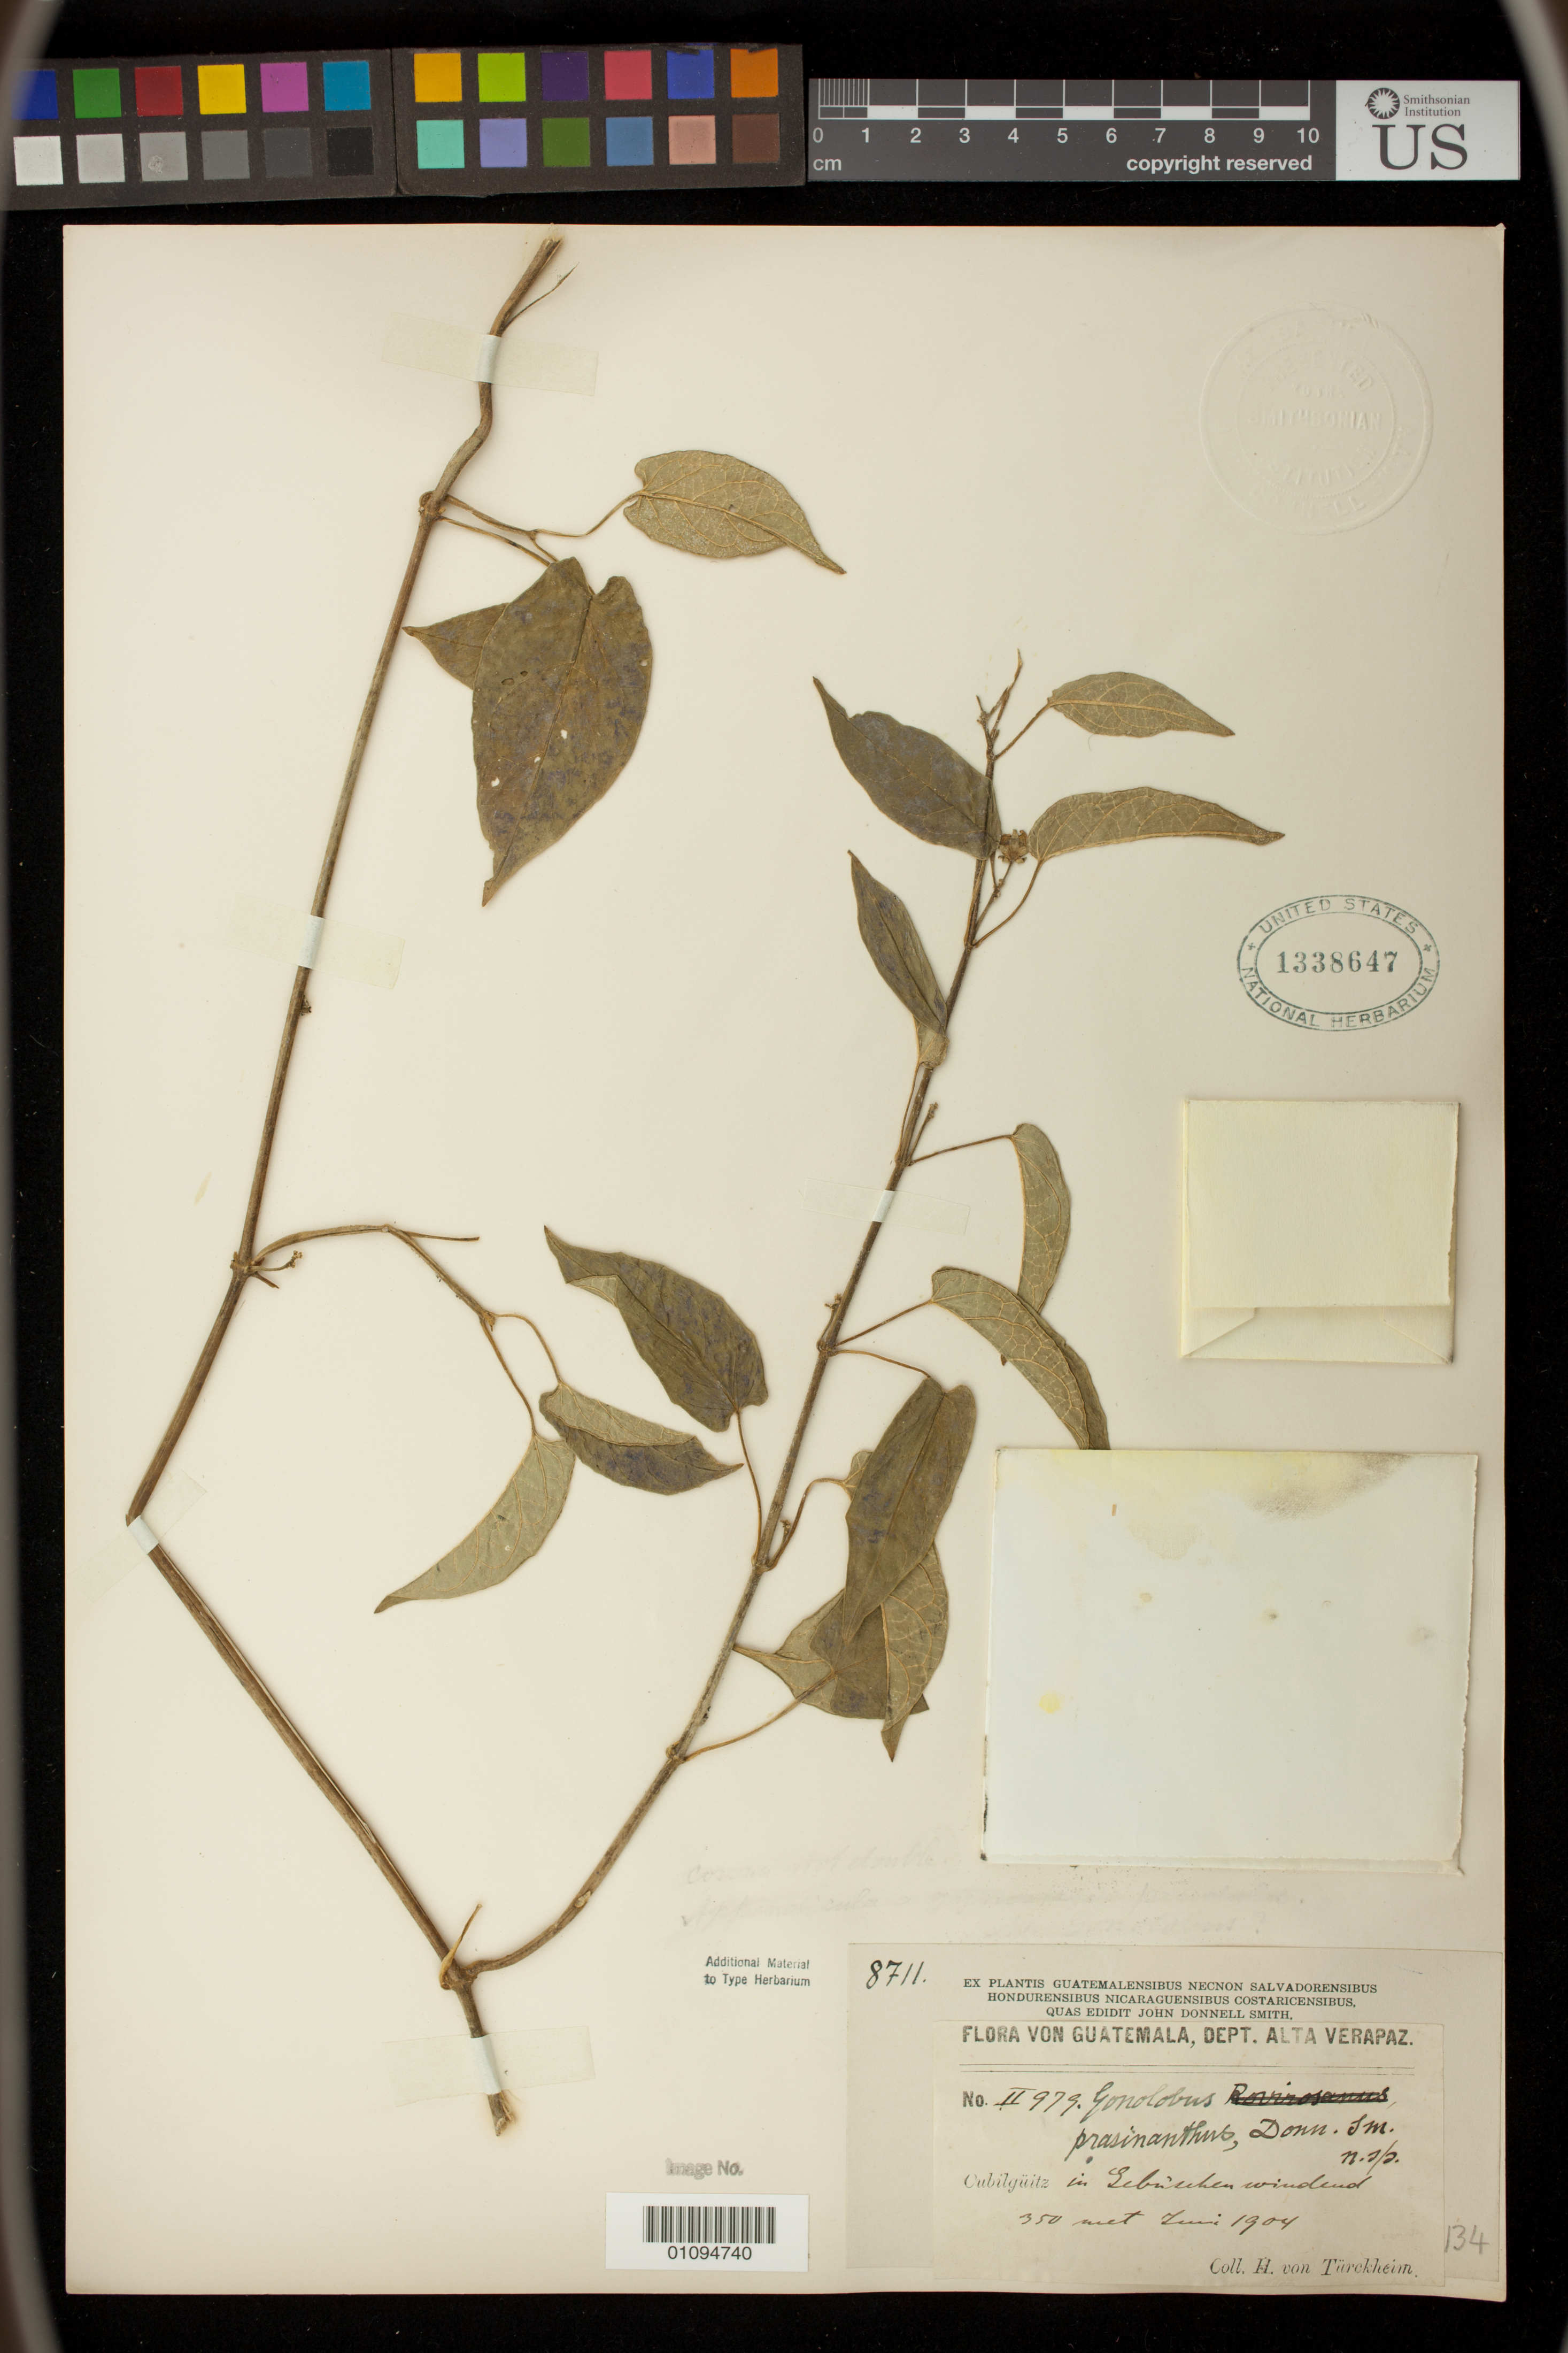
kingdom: Plantae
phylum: Tracheophyta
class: Magnoliopsida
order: Gentianales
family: Apocynaceae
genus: Gonolobus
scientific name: Gonolobus prasinanthus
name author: Donn. Sm.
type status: Type Collection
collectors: H. von Türckheim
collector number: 8711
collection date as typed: Jun 1904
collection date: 1904-06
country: Guatemala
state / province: Alta Verapaz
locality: Cubilquitz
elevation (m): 350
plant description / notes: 'II 979' other number on specimen label.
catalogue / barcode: US 1338647